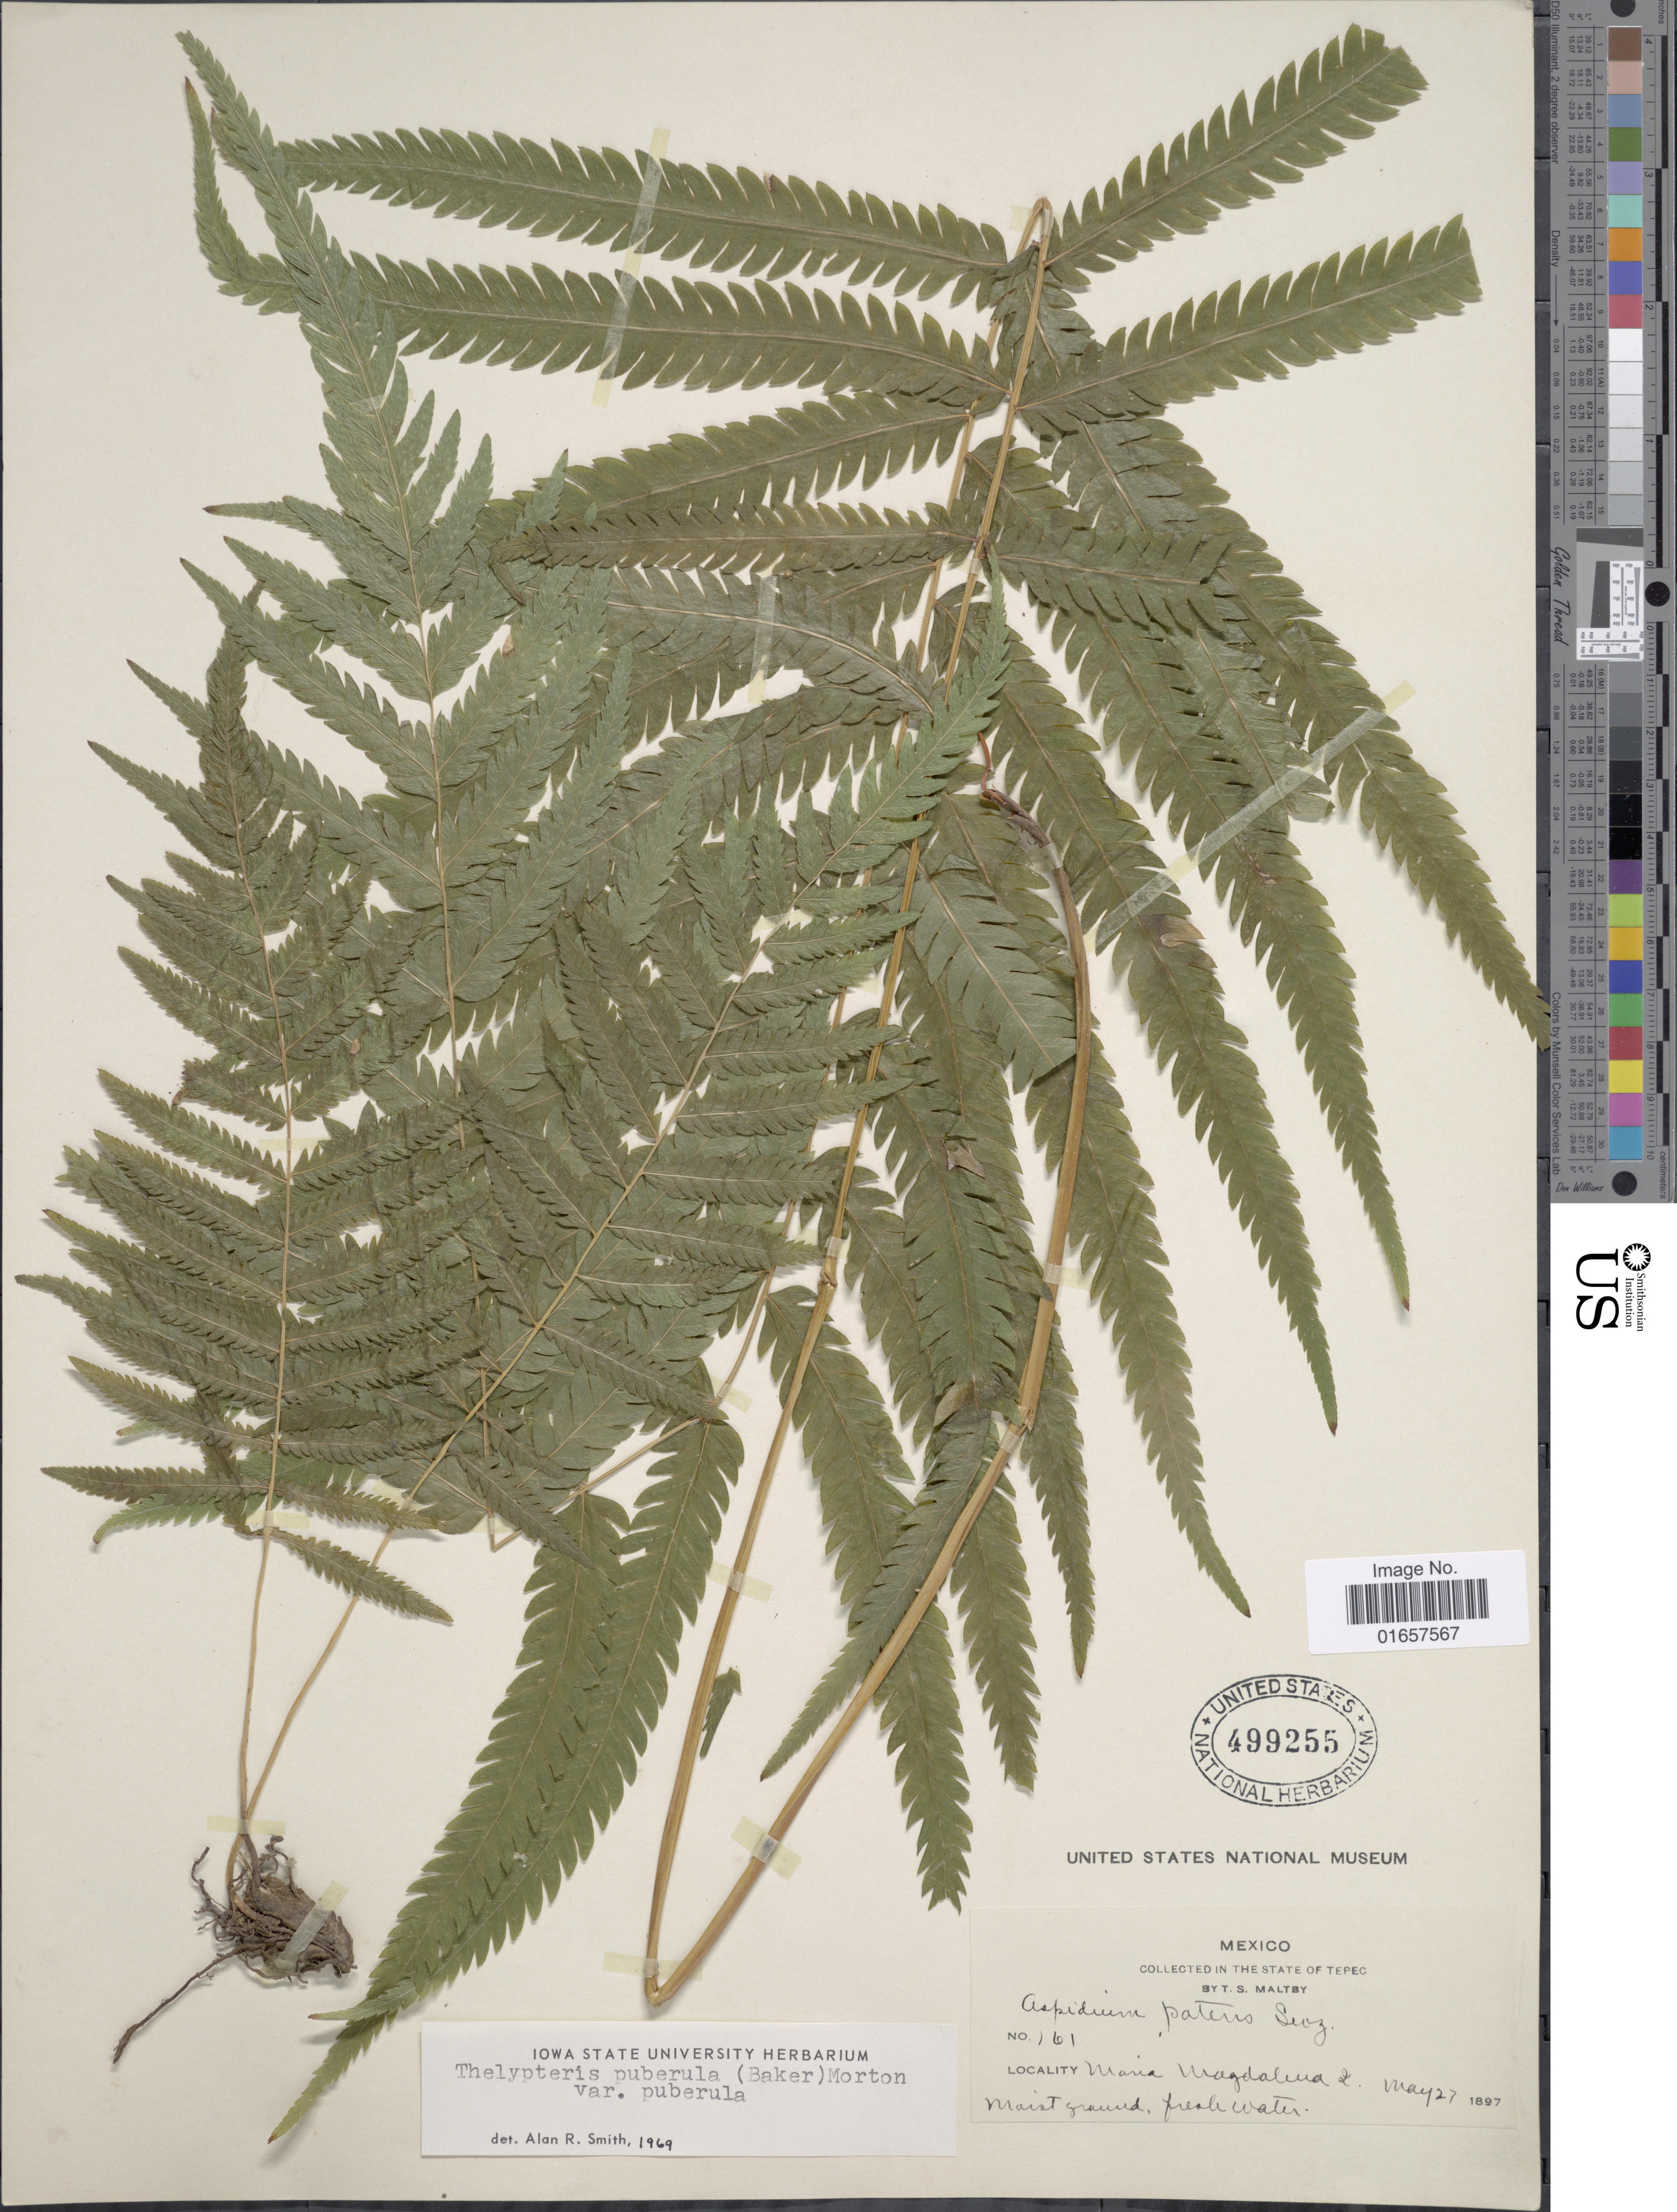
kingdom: Plantae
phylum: Tracheophyta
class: Polypodiopsida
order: Polypodiales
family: Thelypteridaceae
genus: Christella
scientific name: Christella puberula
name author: (Baker) Á. Löve & D. Löve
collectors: T. S. Maltby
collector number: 161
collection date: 1897-05-27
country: Mexico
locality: Mexico, State of Tepec, Maria Magdalena I, moist ground fresh water.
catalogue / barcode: US 499255